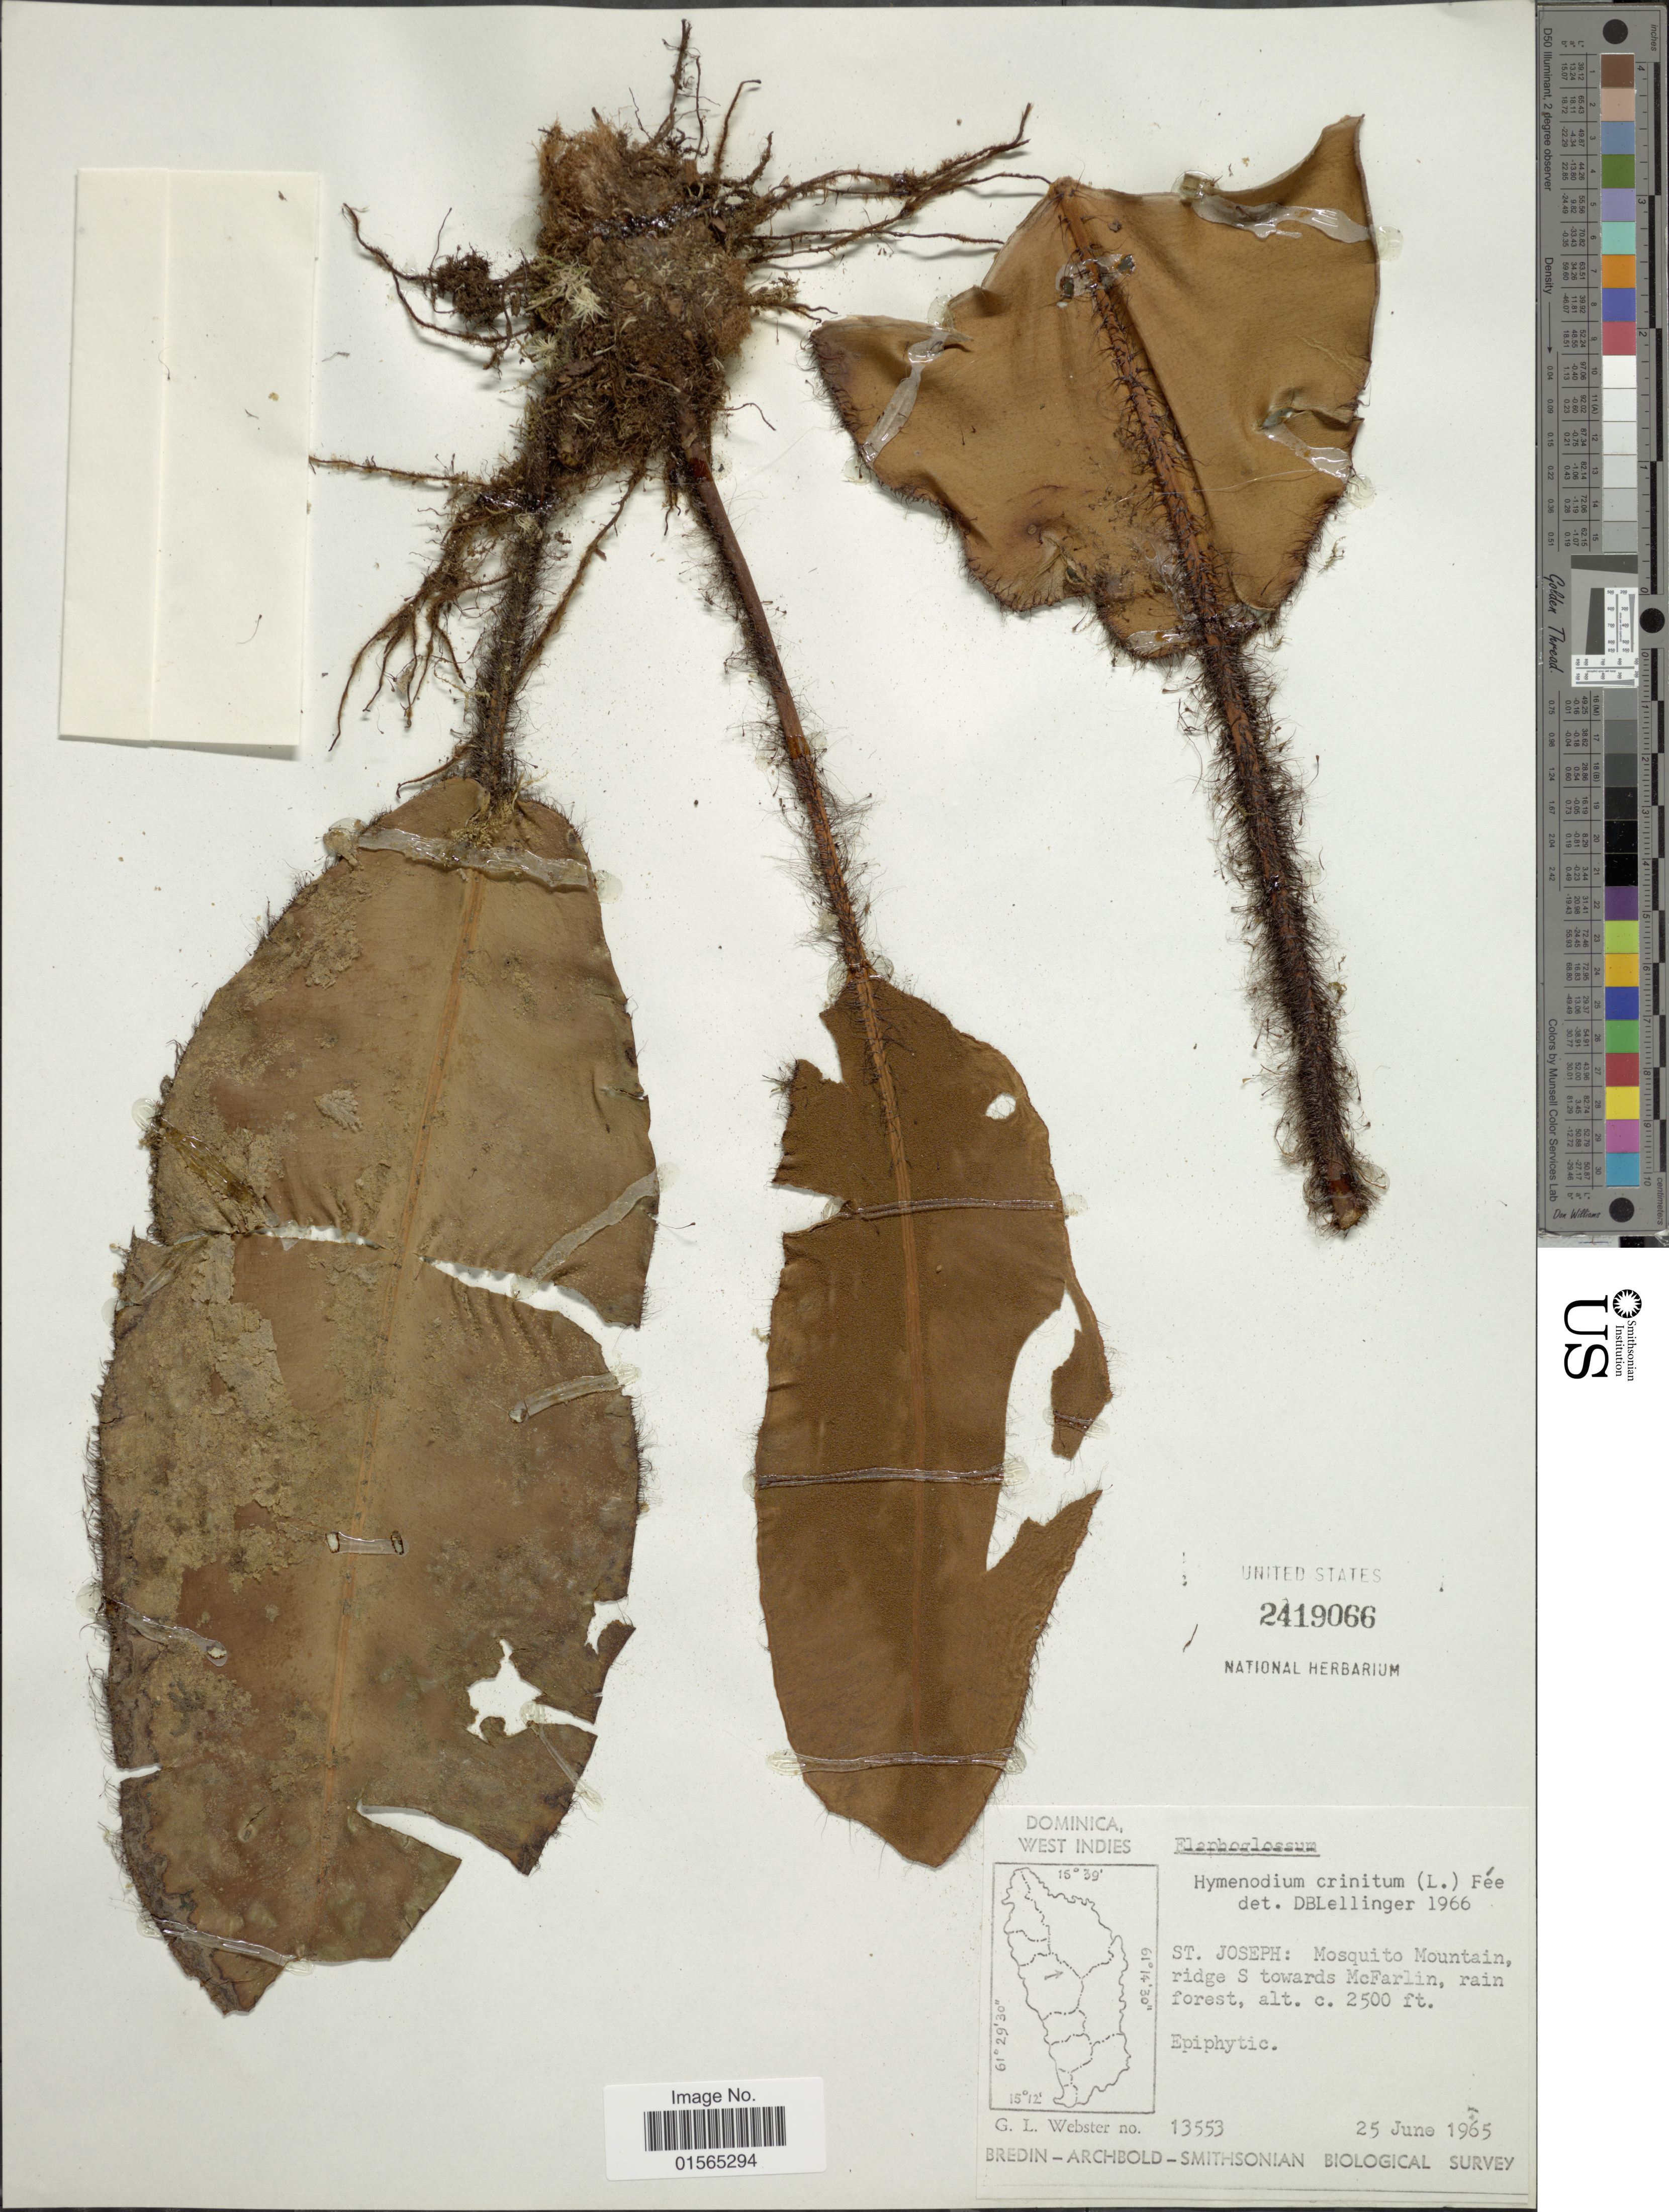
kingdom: Plantae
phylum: Tracheophyta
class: Polypodiopsida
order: Polypodiales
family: Dryopteridaceae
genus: Elaphoglossum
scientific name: Elaphoglossum crinitum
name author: (L.) Christ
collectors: G. L. Webster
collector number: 13553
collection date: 1965-06-25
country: Dominica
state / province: St. Joseph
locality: Mosquito Mountain, ridge S towards McFarlin, rain forest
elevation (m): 762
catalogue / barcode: US 2419066